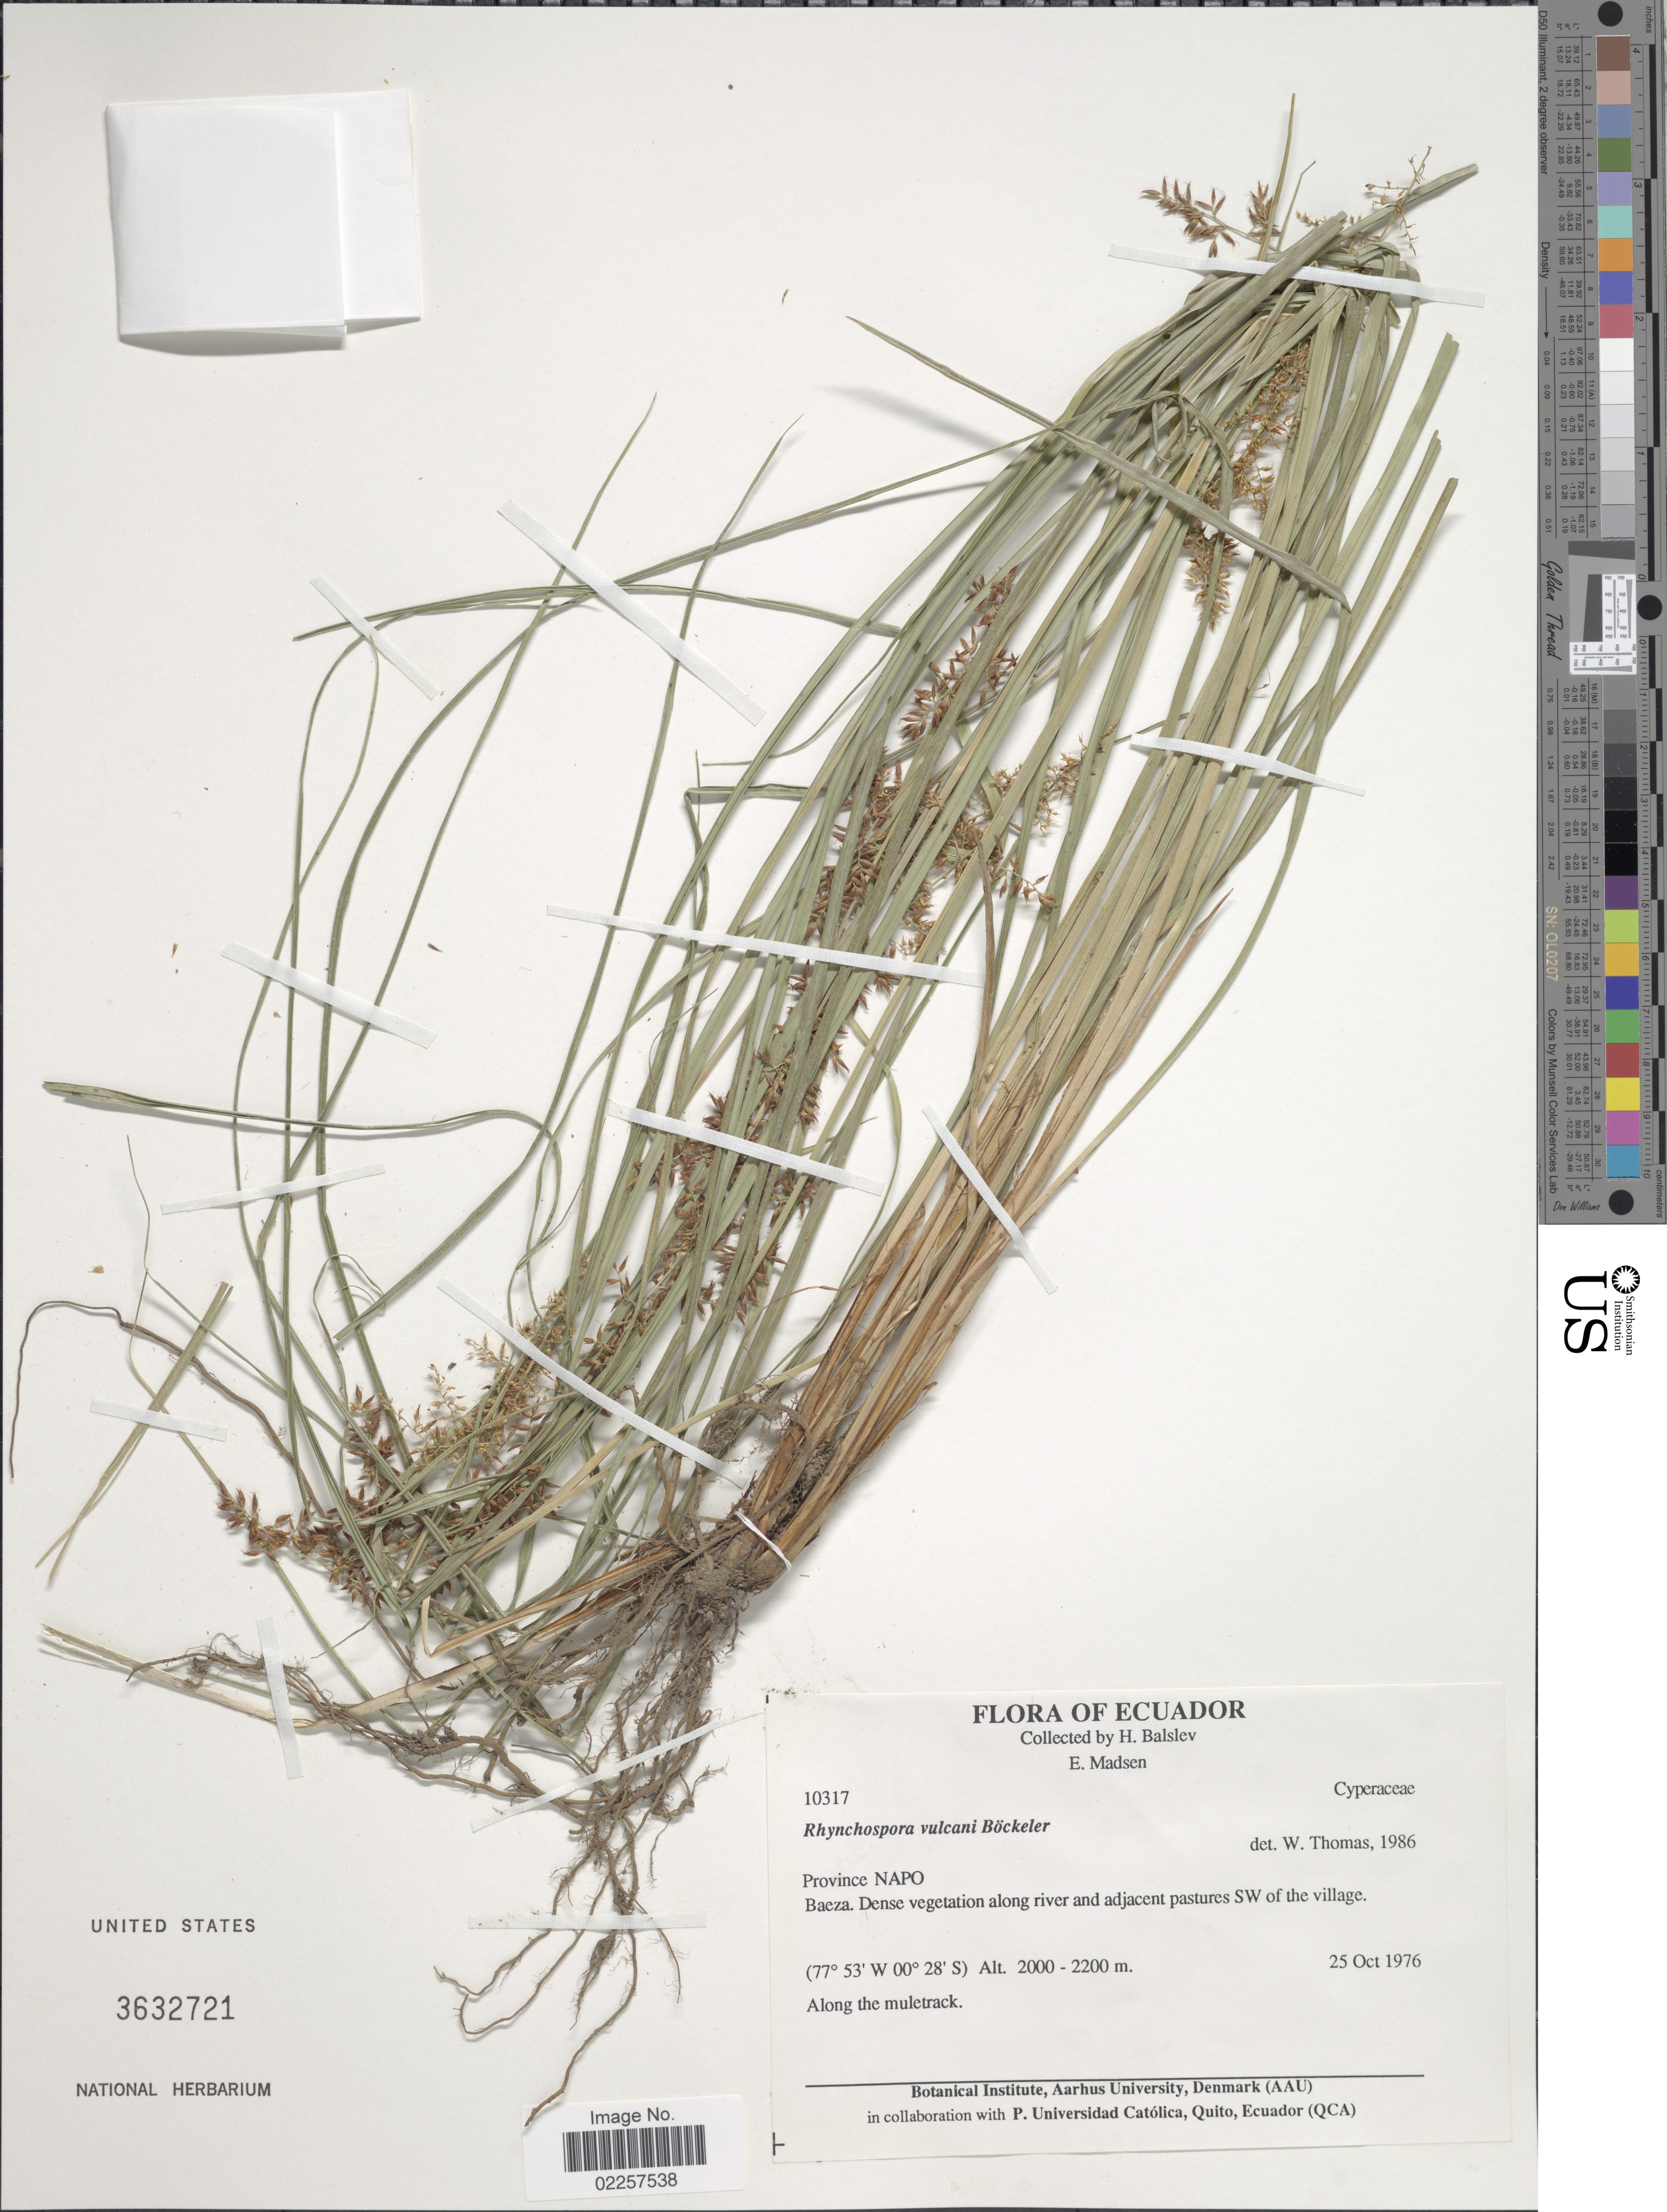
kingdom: Plantae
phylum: Tracheophyta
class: Liliopsida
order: Poales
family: Cyperaceae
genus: Rhynchospora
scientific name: Rhynchospora vulcani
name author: Boeckeler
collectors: H. Balslev & E. Madsen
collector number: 10317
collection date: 1976-10-25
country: Ecuador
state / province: Napo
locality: Baeza, dense vegetation along river and adjacent pastures SW of the village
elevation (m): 2000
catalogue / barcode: US 3632721